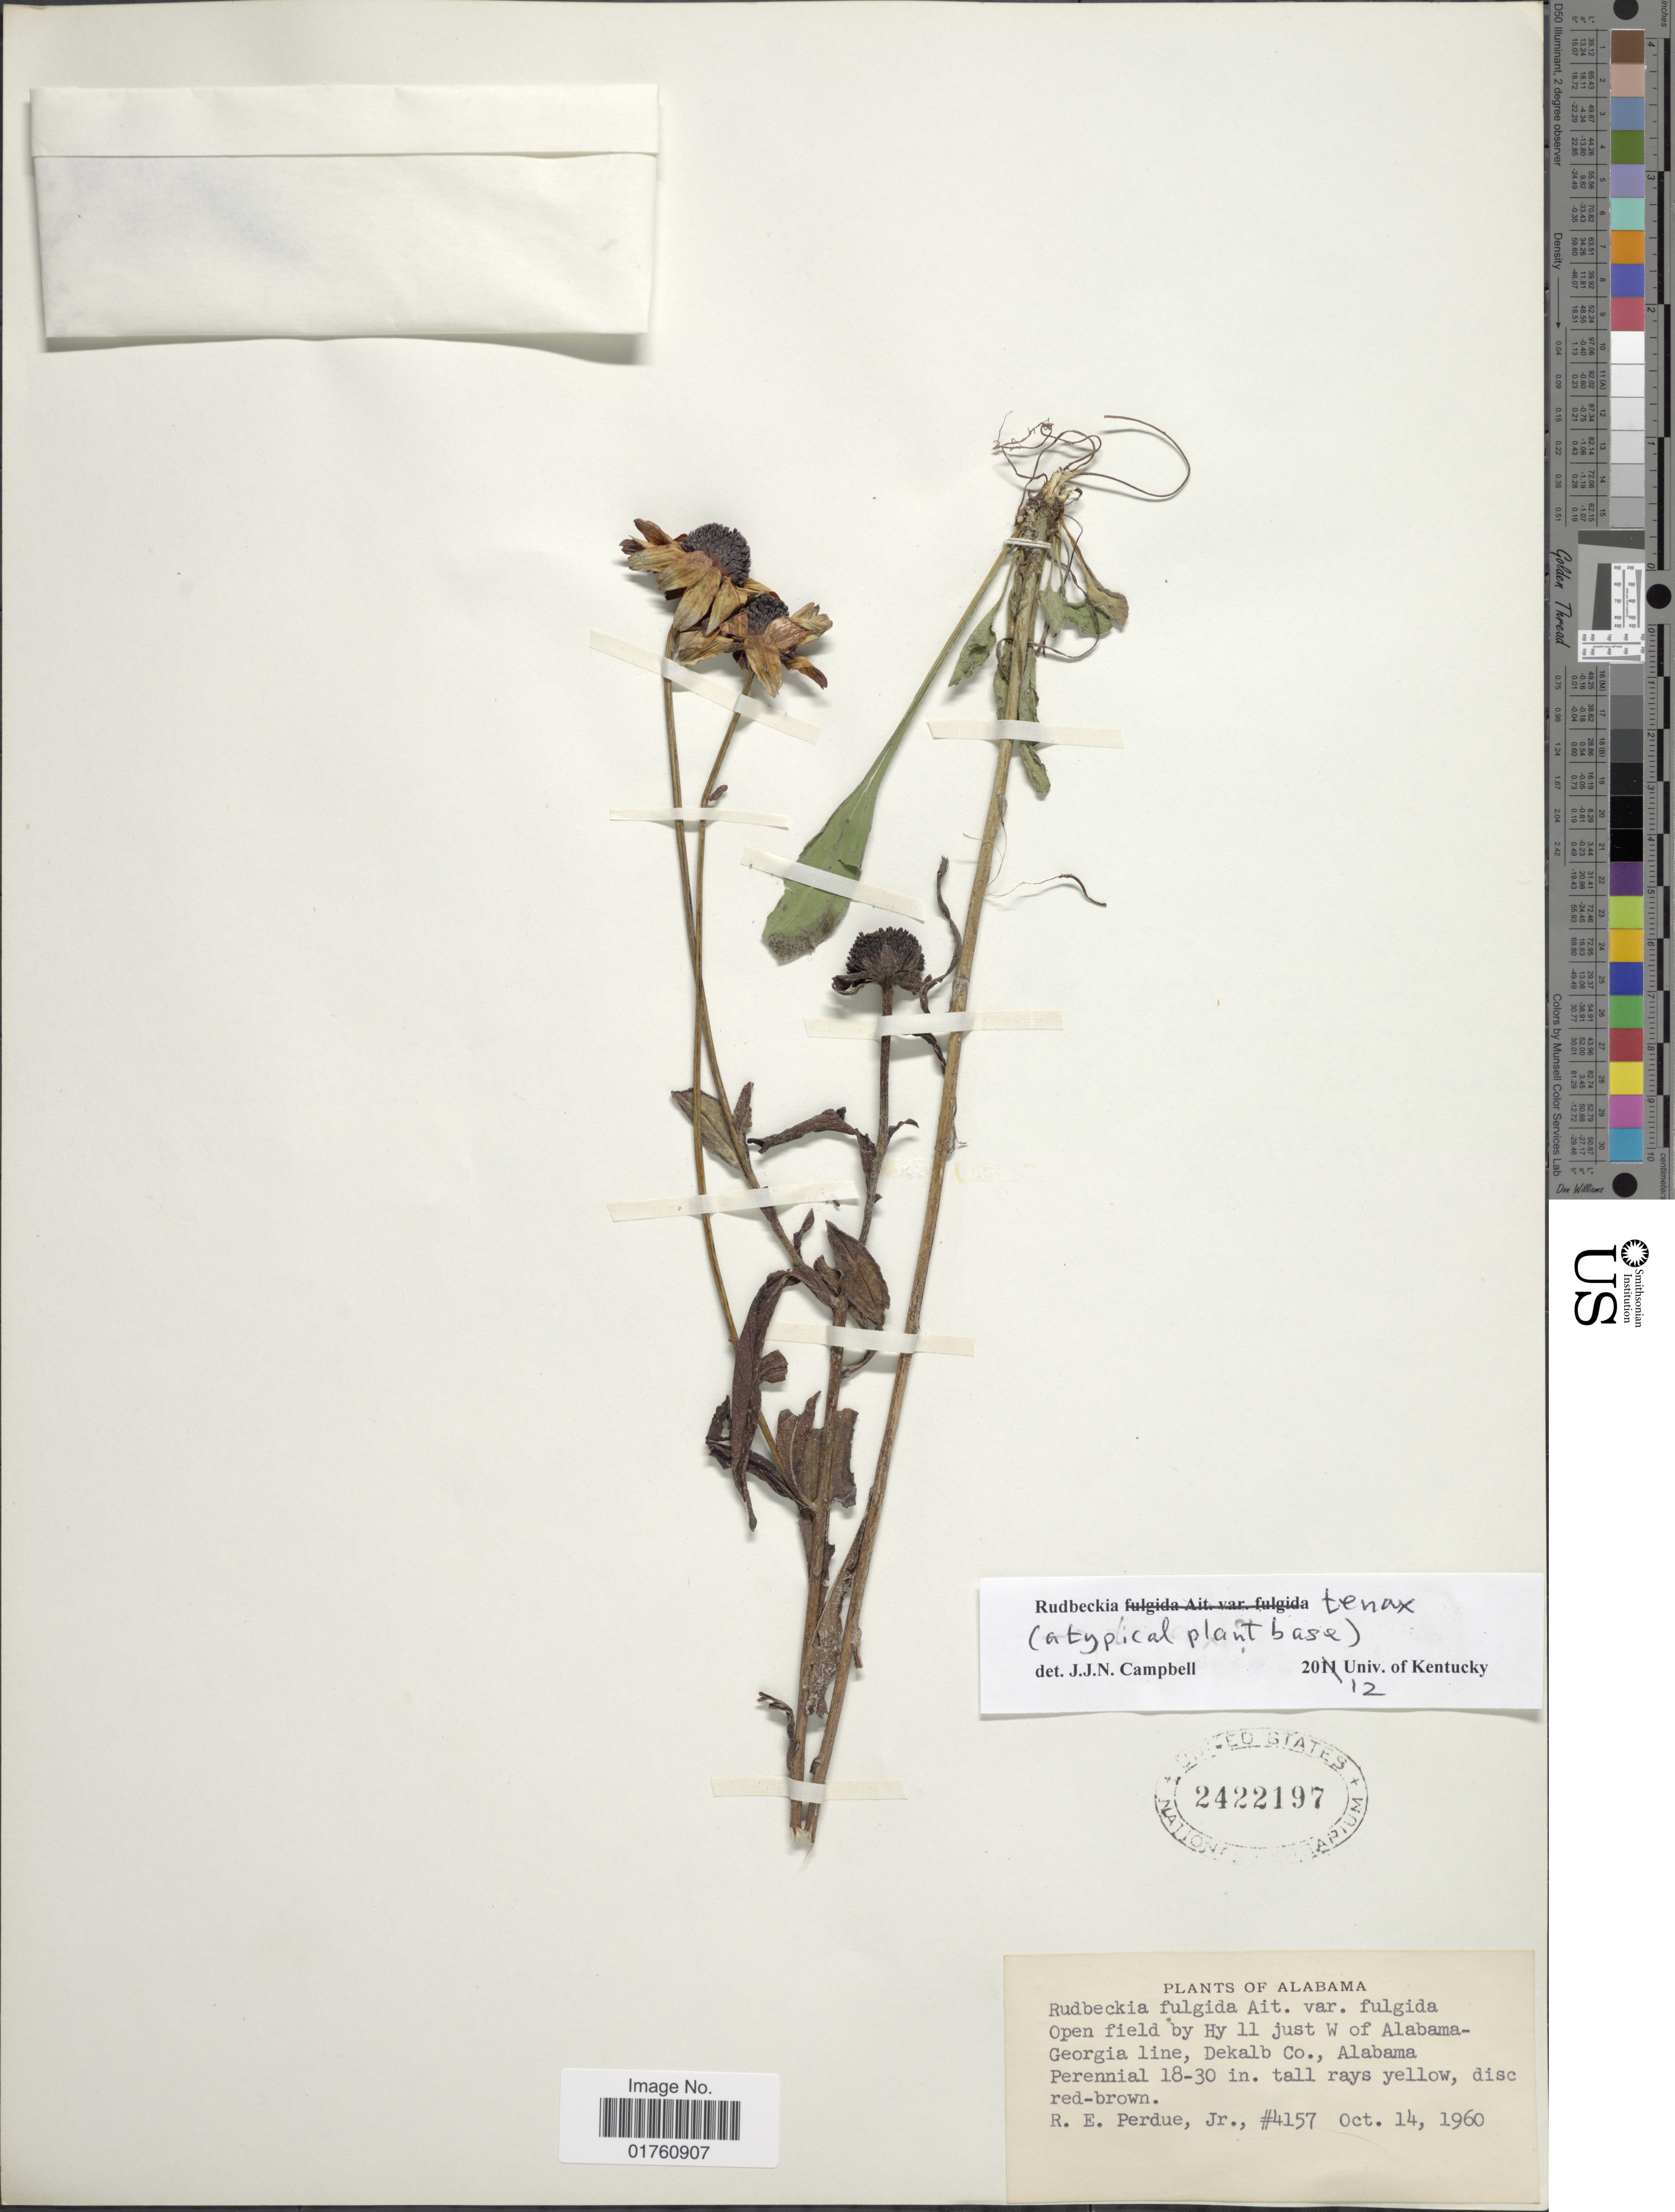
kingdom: Plantae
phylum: Tracheophyta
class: Magnoliopsida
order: Asterales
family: Asteraceae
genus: Rudbeckia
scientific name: Rudbeckia tenax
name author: C.L. Boynton & Beadle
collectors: R. E. Perdue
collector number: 4157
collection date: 1960-10-14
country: United States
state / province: Alabama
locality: Open field by Hy 11 just W of Alabama-Georgia line,Dekalb Co.,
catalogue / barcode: US 2422197